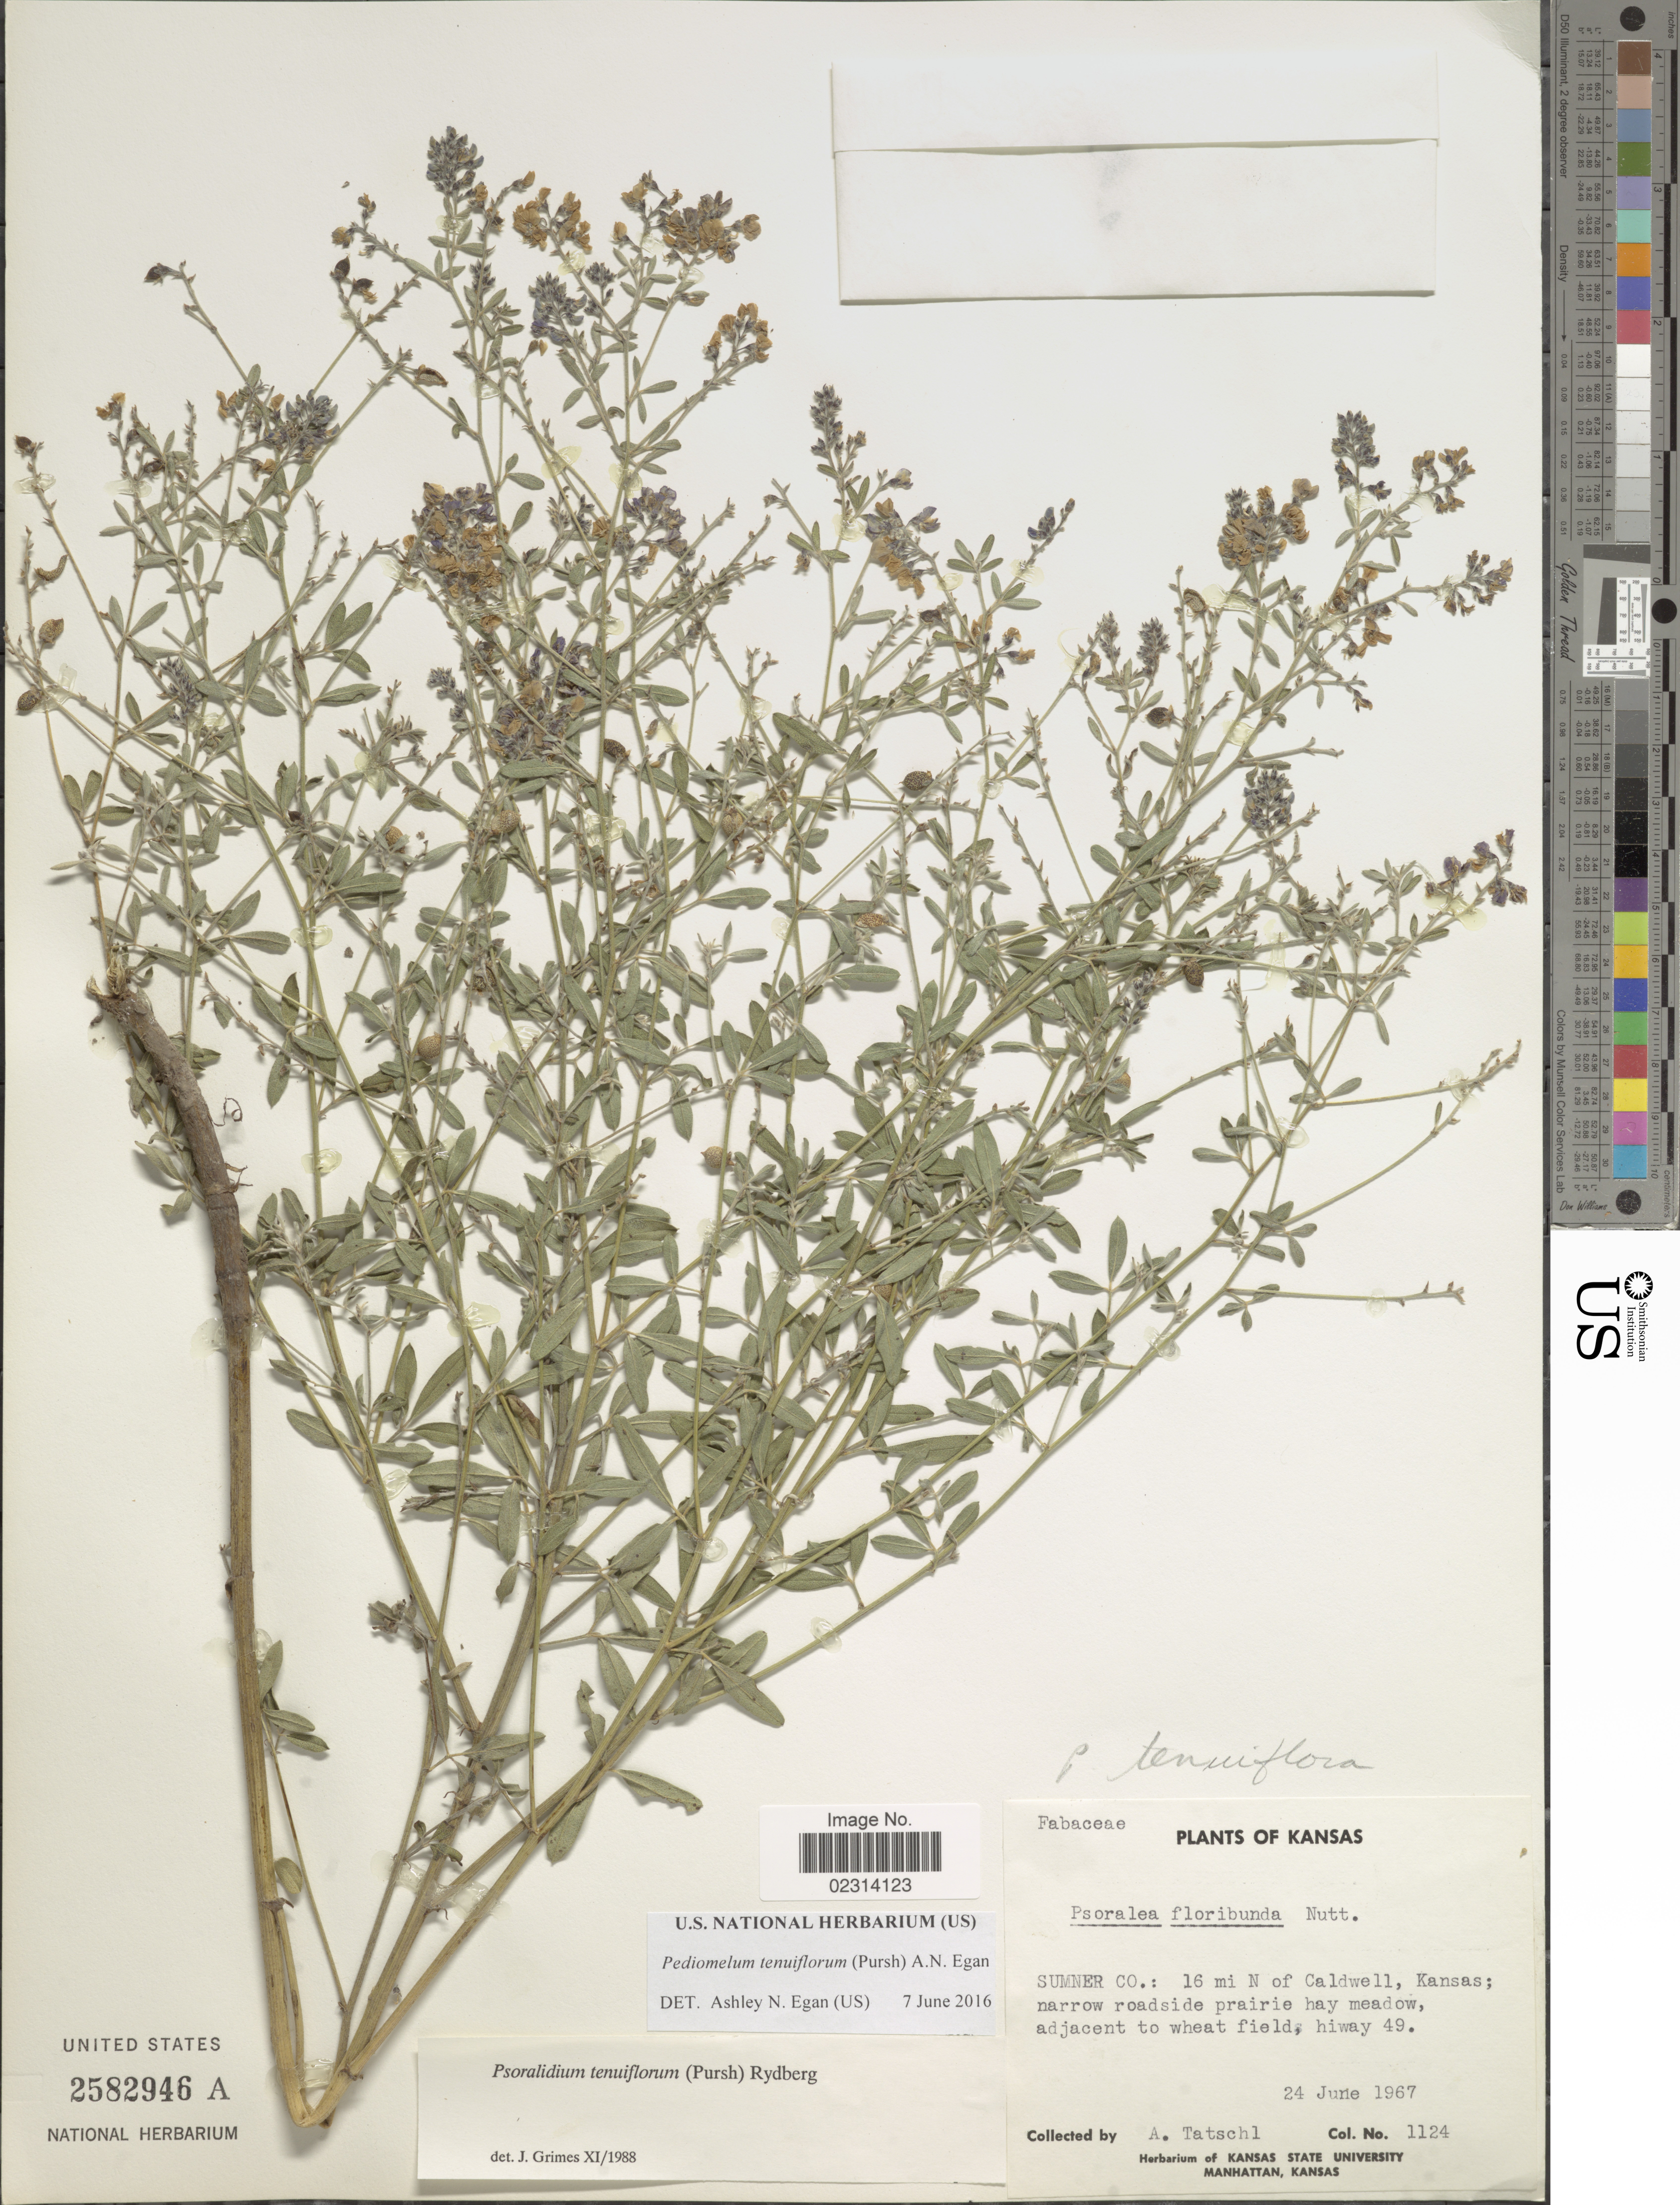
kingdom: Plantae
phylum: Tracheophyta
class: Magnoliopsida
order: Fabales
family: Fabaceae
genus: Psoralidium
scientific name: Psoralidium tenuiflorum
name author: (Pursh) Rydb.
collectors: A. Tatschl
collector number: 1124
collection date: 1967-06-24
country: United States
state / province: Kansas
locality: Sumner Co.: 16 mi N of Caldwell, Kansas, Hiway 49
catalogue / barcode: US 2582946A